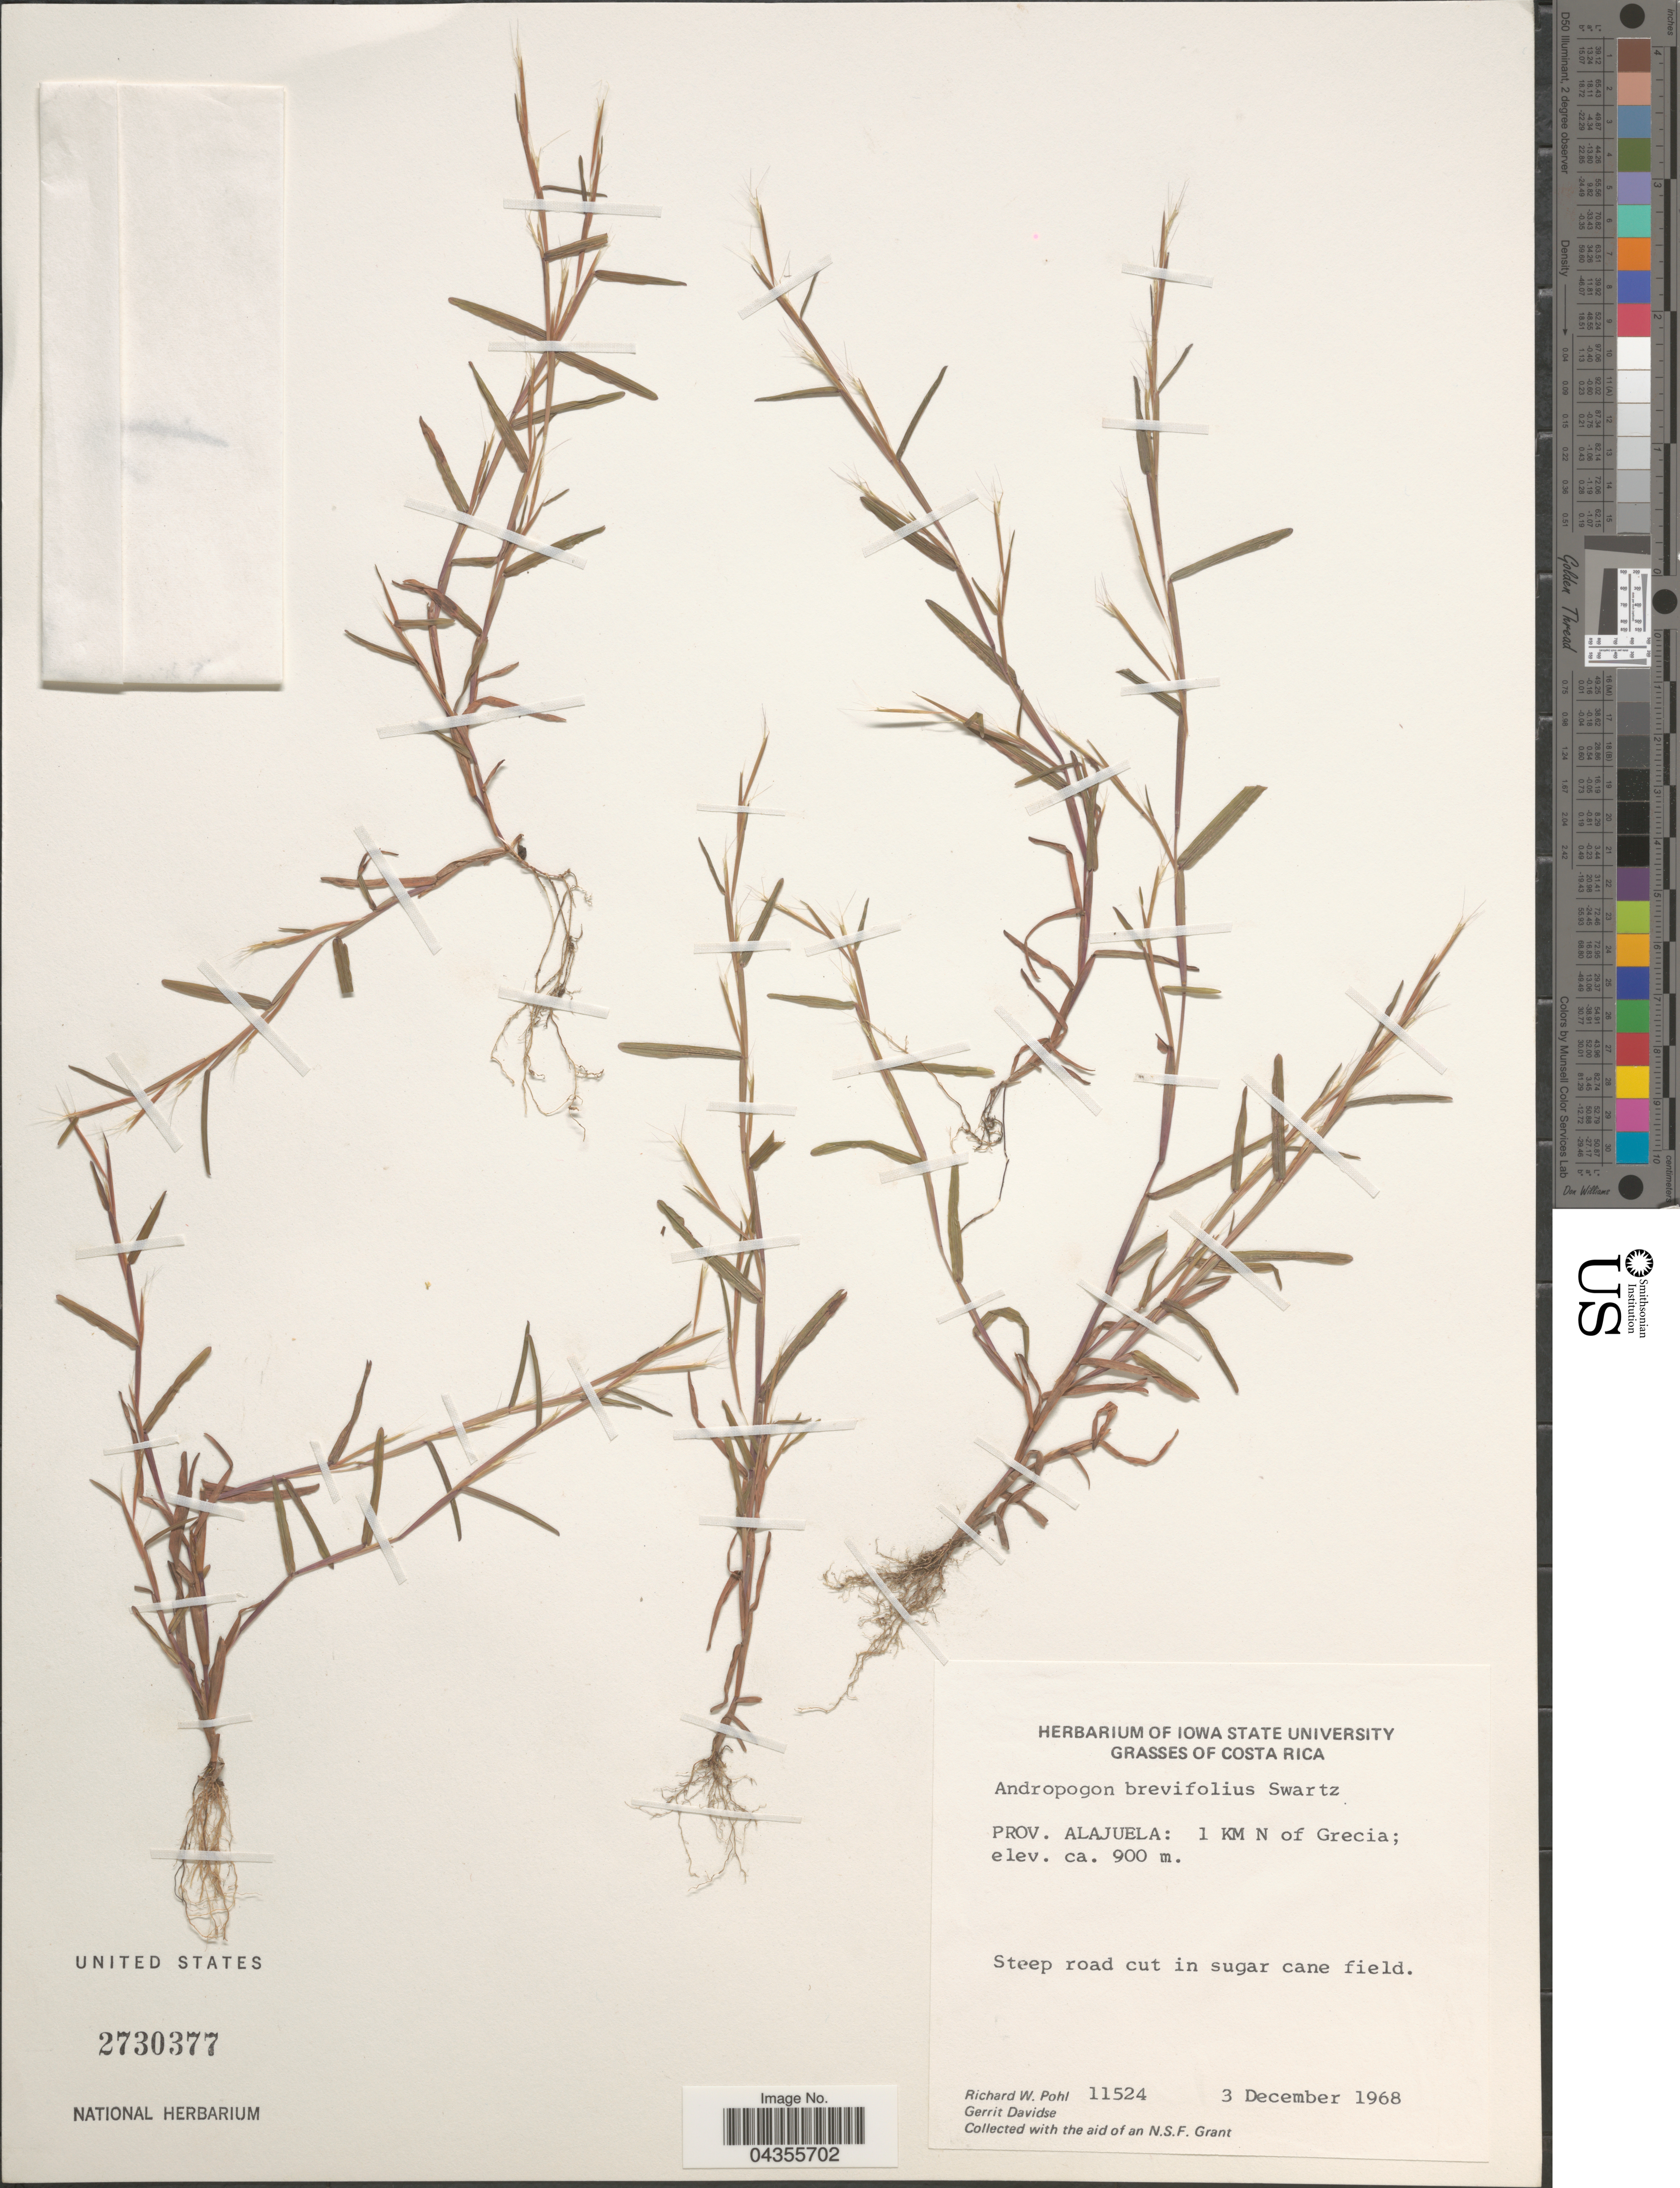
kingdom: Plantae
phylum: Tracheophyta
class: Liliopsida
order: Poales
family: Poaceae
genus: Schizachyrium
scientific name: Schizachyrium brevifolium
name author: (Sw.) Nees ex Büse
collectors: R. W. Pohl & G. Davidse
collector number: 11524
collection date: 1968-12-03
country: Costa Rica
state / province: Alajuela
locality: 1 KM N of Grecia; Steep road cut in sugar cane field.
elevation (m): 900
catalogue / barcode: US 2730377